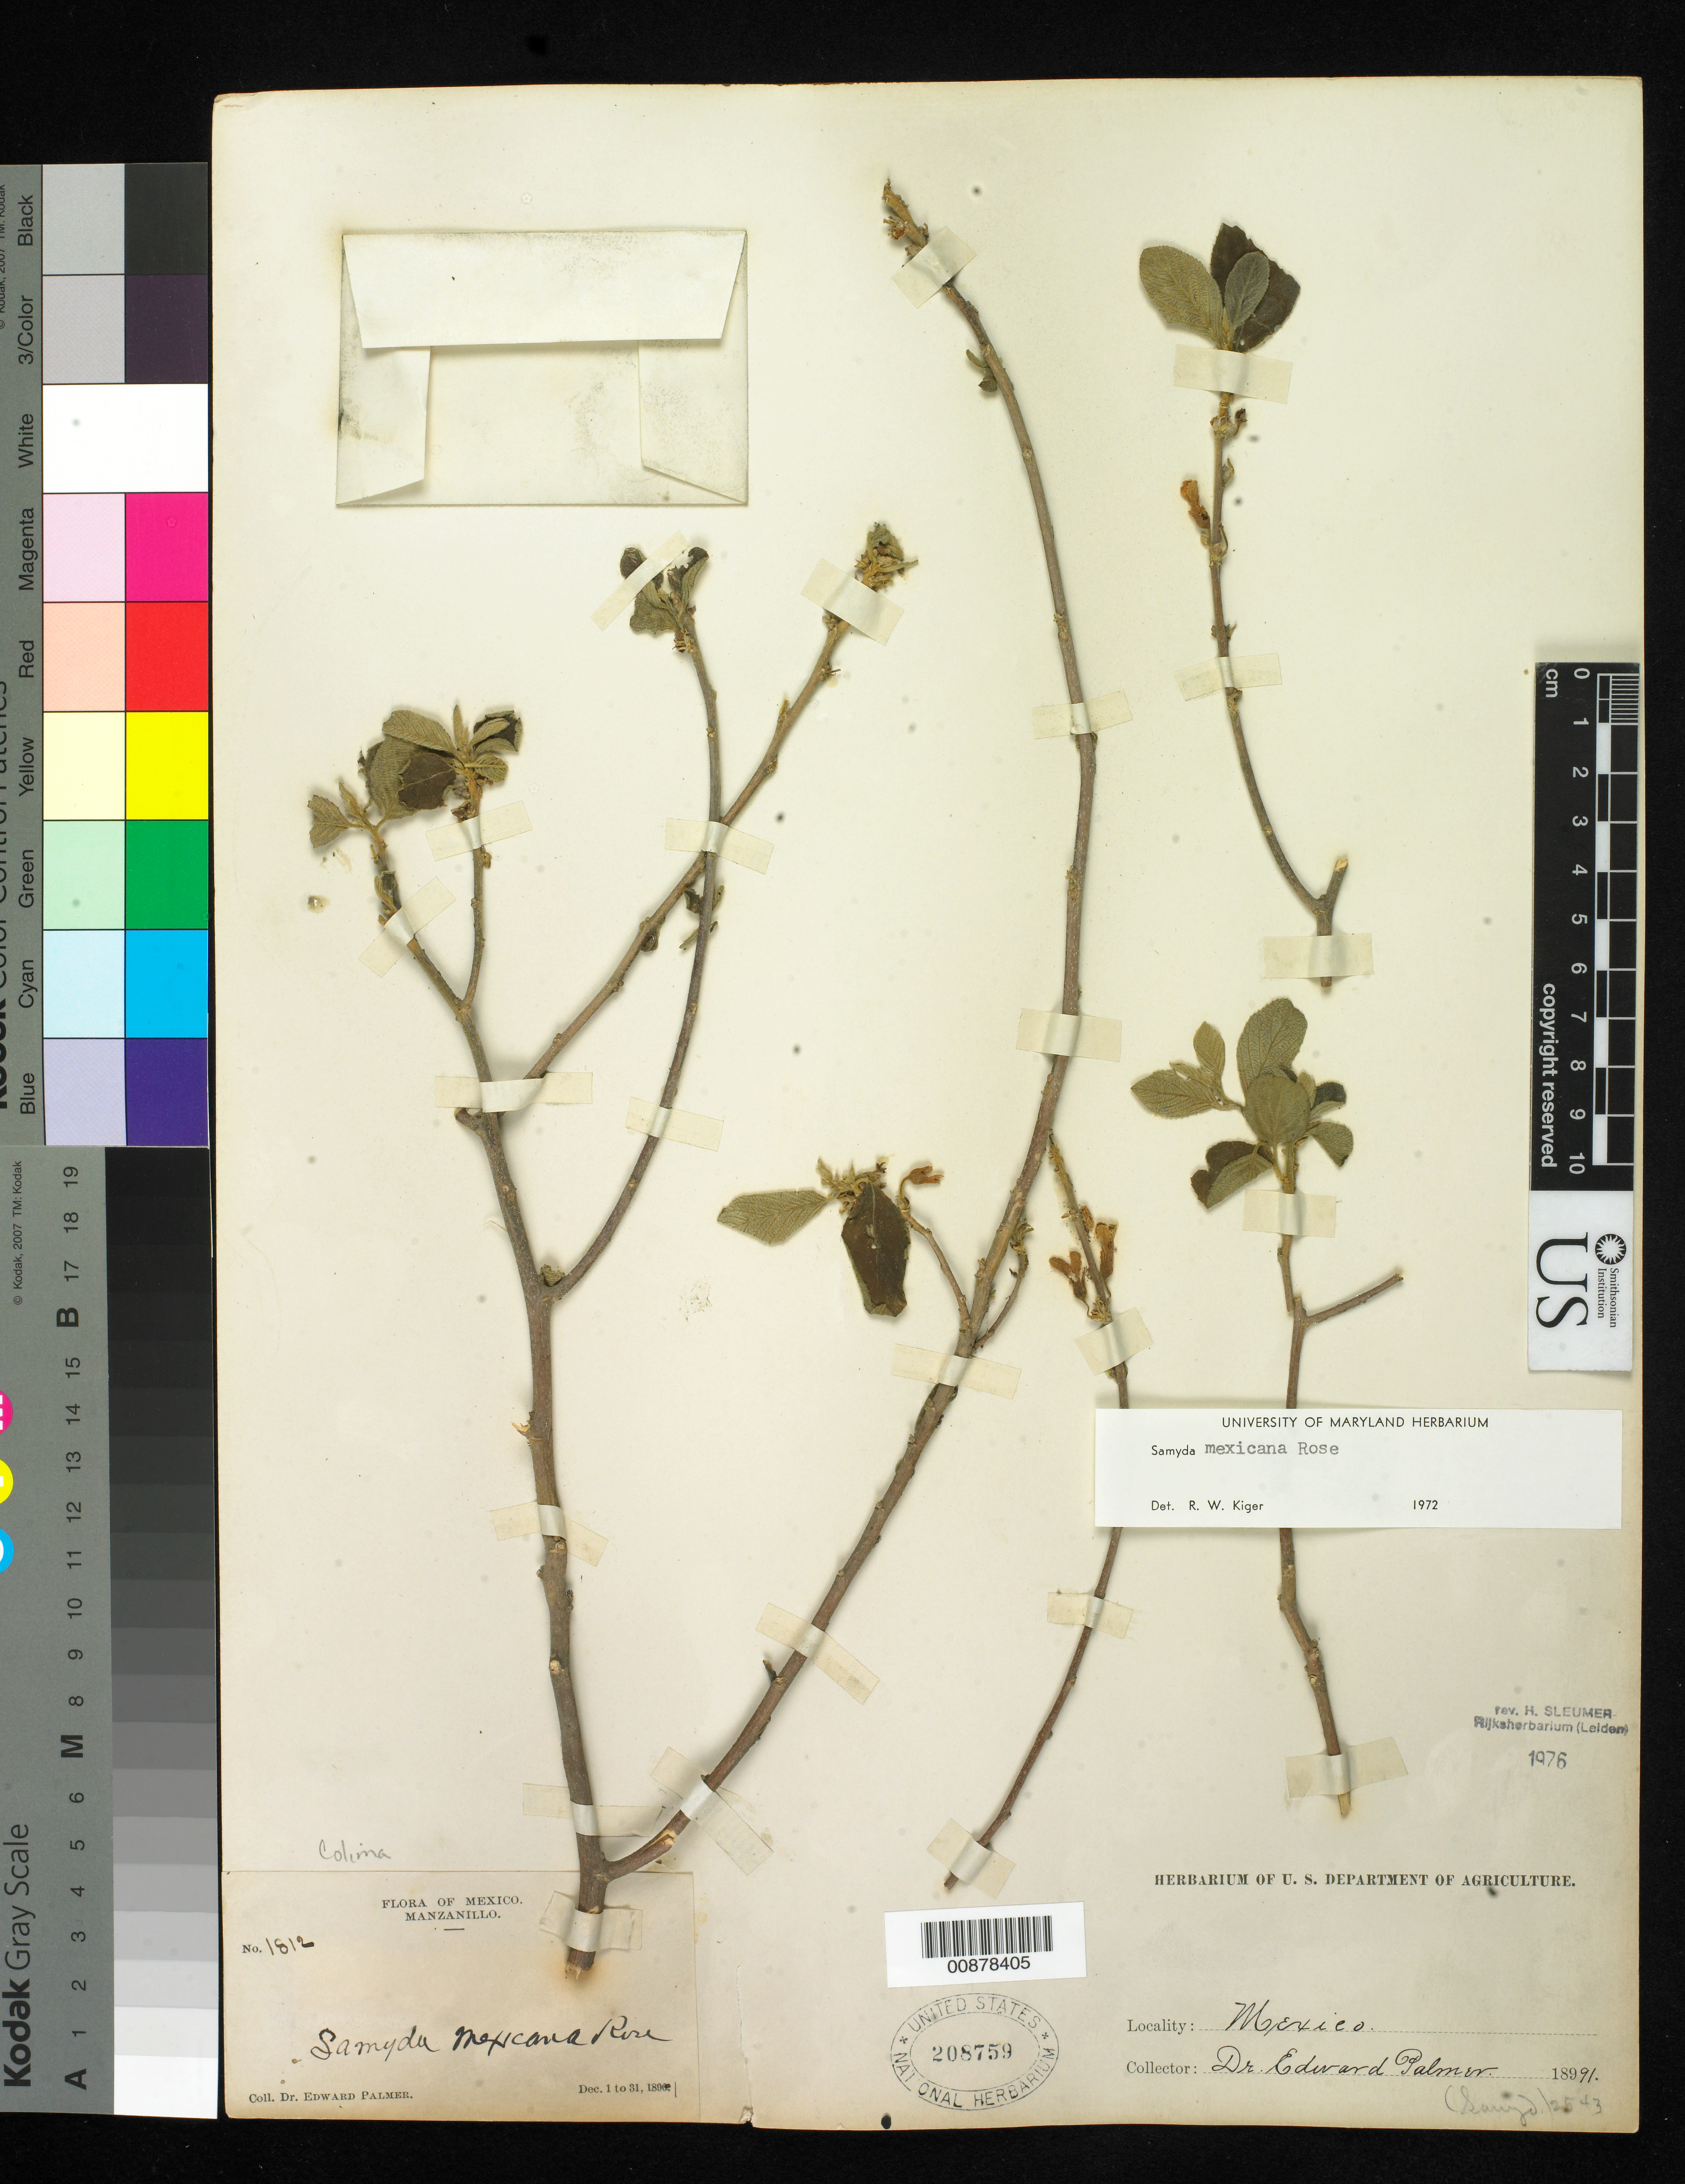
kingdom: Plantae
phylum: Tracheophyta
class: Magnoliopsida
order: Malpighiales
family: Salicaceae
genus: Casearia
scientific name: Casearia mexicana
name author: (Rose) T. Samar. & M.H. Alford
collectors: E. Palmer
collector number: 1812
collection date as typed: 01 Dec 1891 to 31 Dec 1891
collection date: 1891-12-01/1891-12-31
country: Mexico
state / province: Colima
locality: Manzanillo, Colima.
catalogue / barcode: US 208759